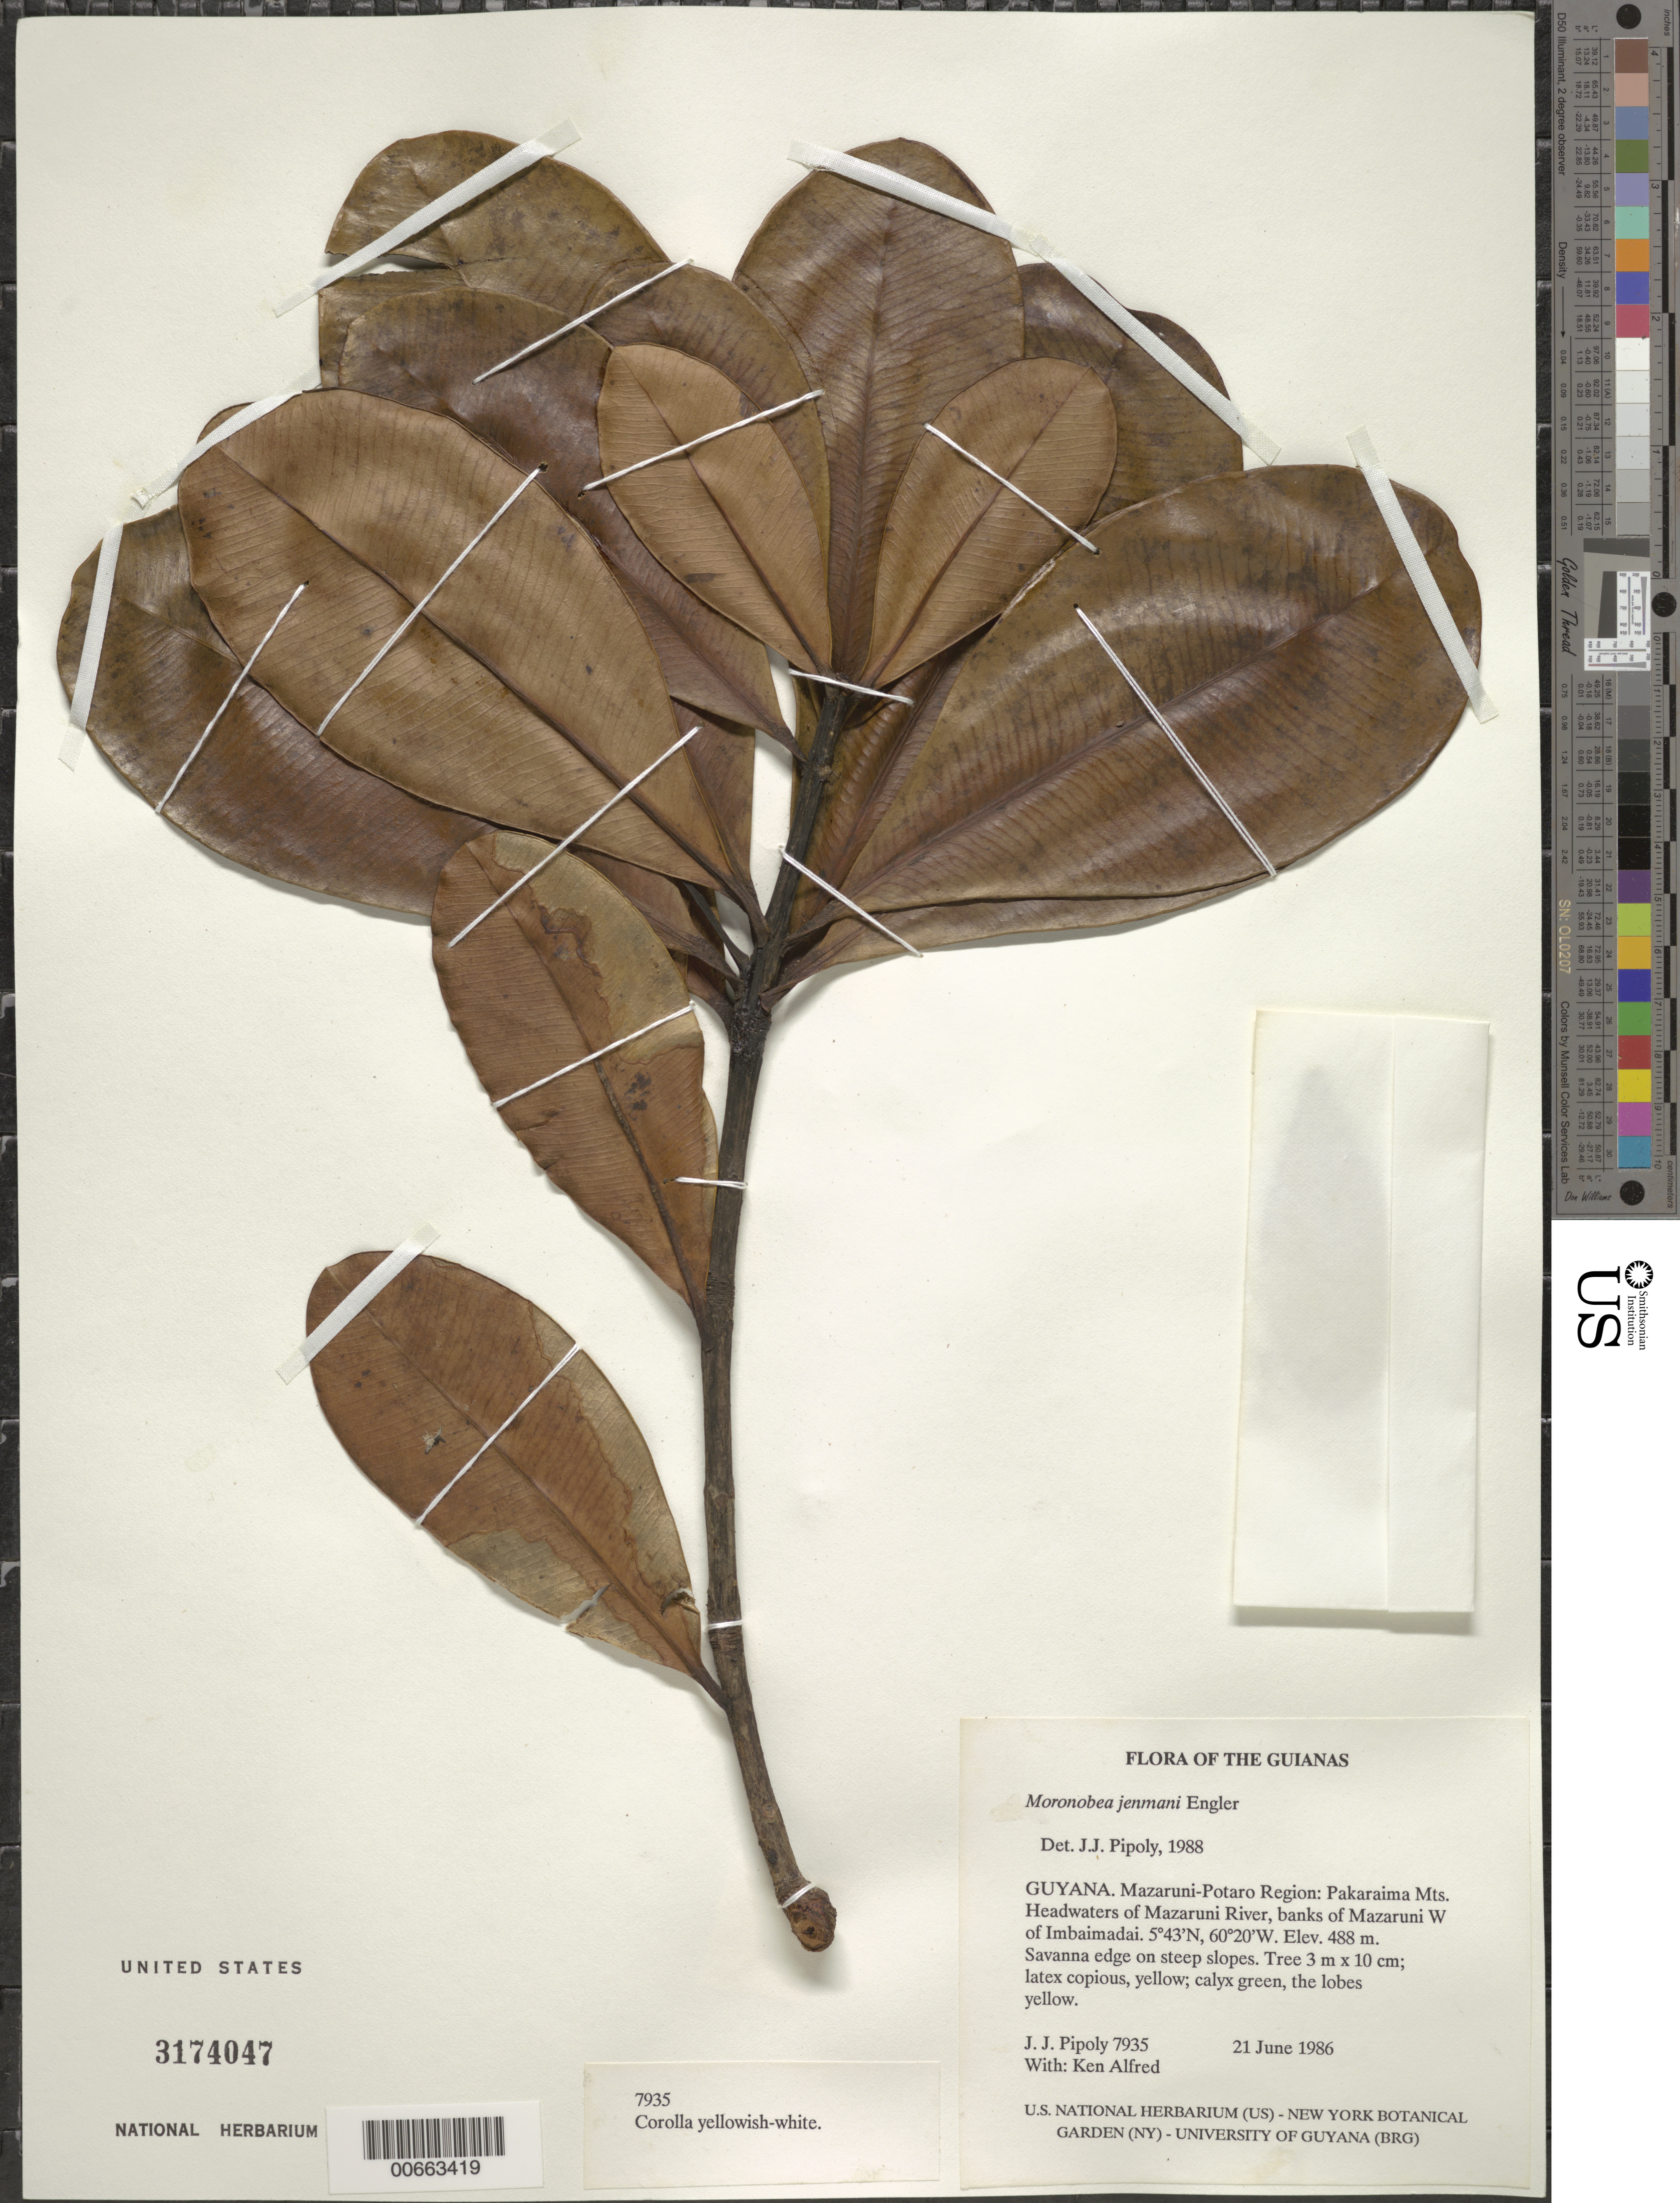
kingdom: Plantae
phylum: Tracheophyta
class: Magnoliopsida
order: Malpighiales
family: Clusiaceae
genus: Moronobea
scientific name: Moronobea jenmanii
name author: Engl.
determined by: Pipoly, J. J., III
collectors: J. J. Pipoly & K. Alfred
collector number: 7935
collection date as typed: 21 June 1986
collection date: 1986-06-21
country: Guyana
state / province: Cuyuni-Mazaruni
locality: Pakaraima Mts. Headwaters of Mazaruni River, banks of Mazaruni W of Imbaimadai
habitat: Savanna edge on steep slopes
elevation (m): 488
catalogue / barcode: US 3174047